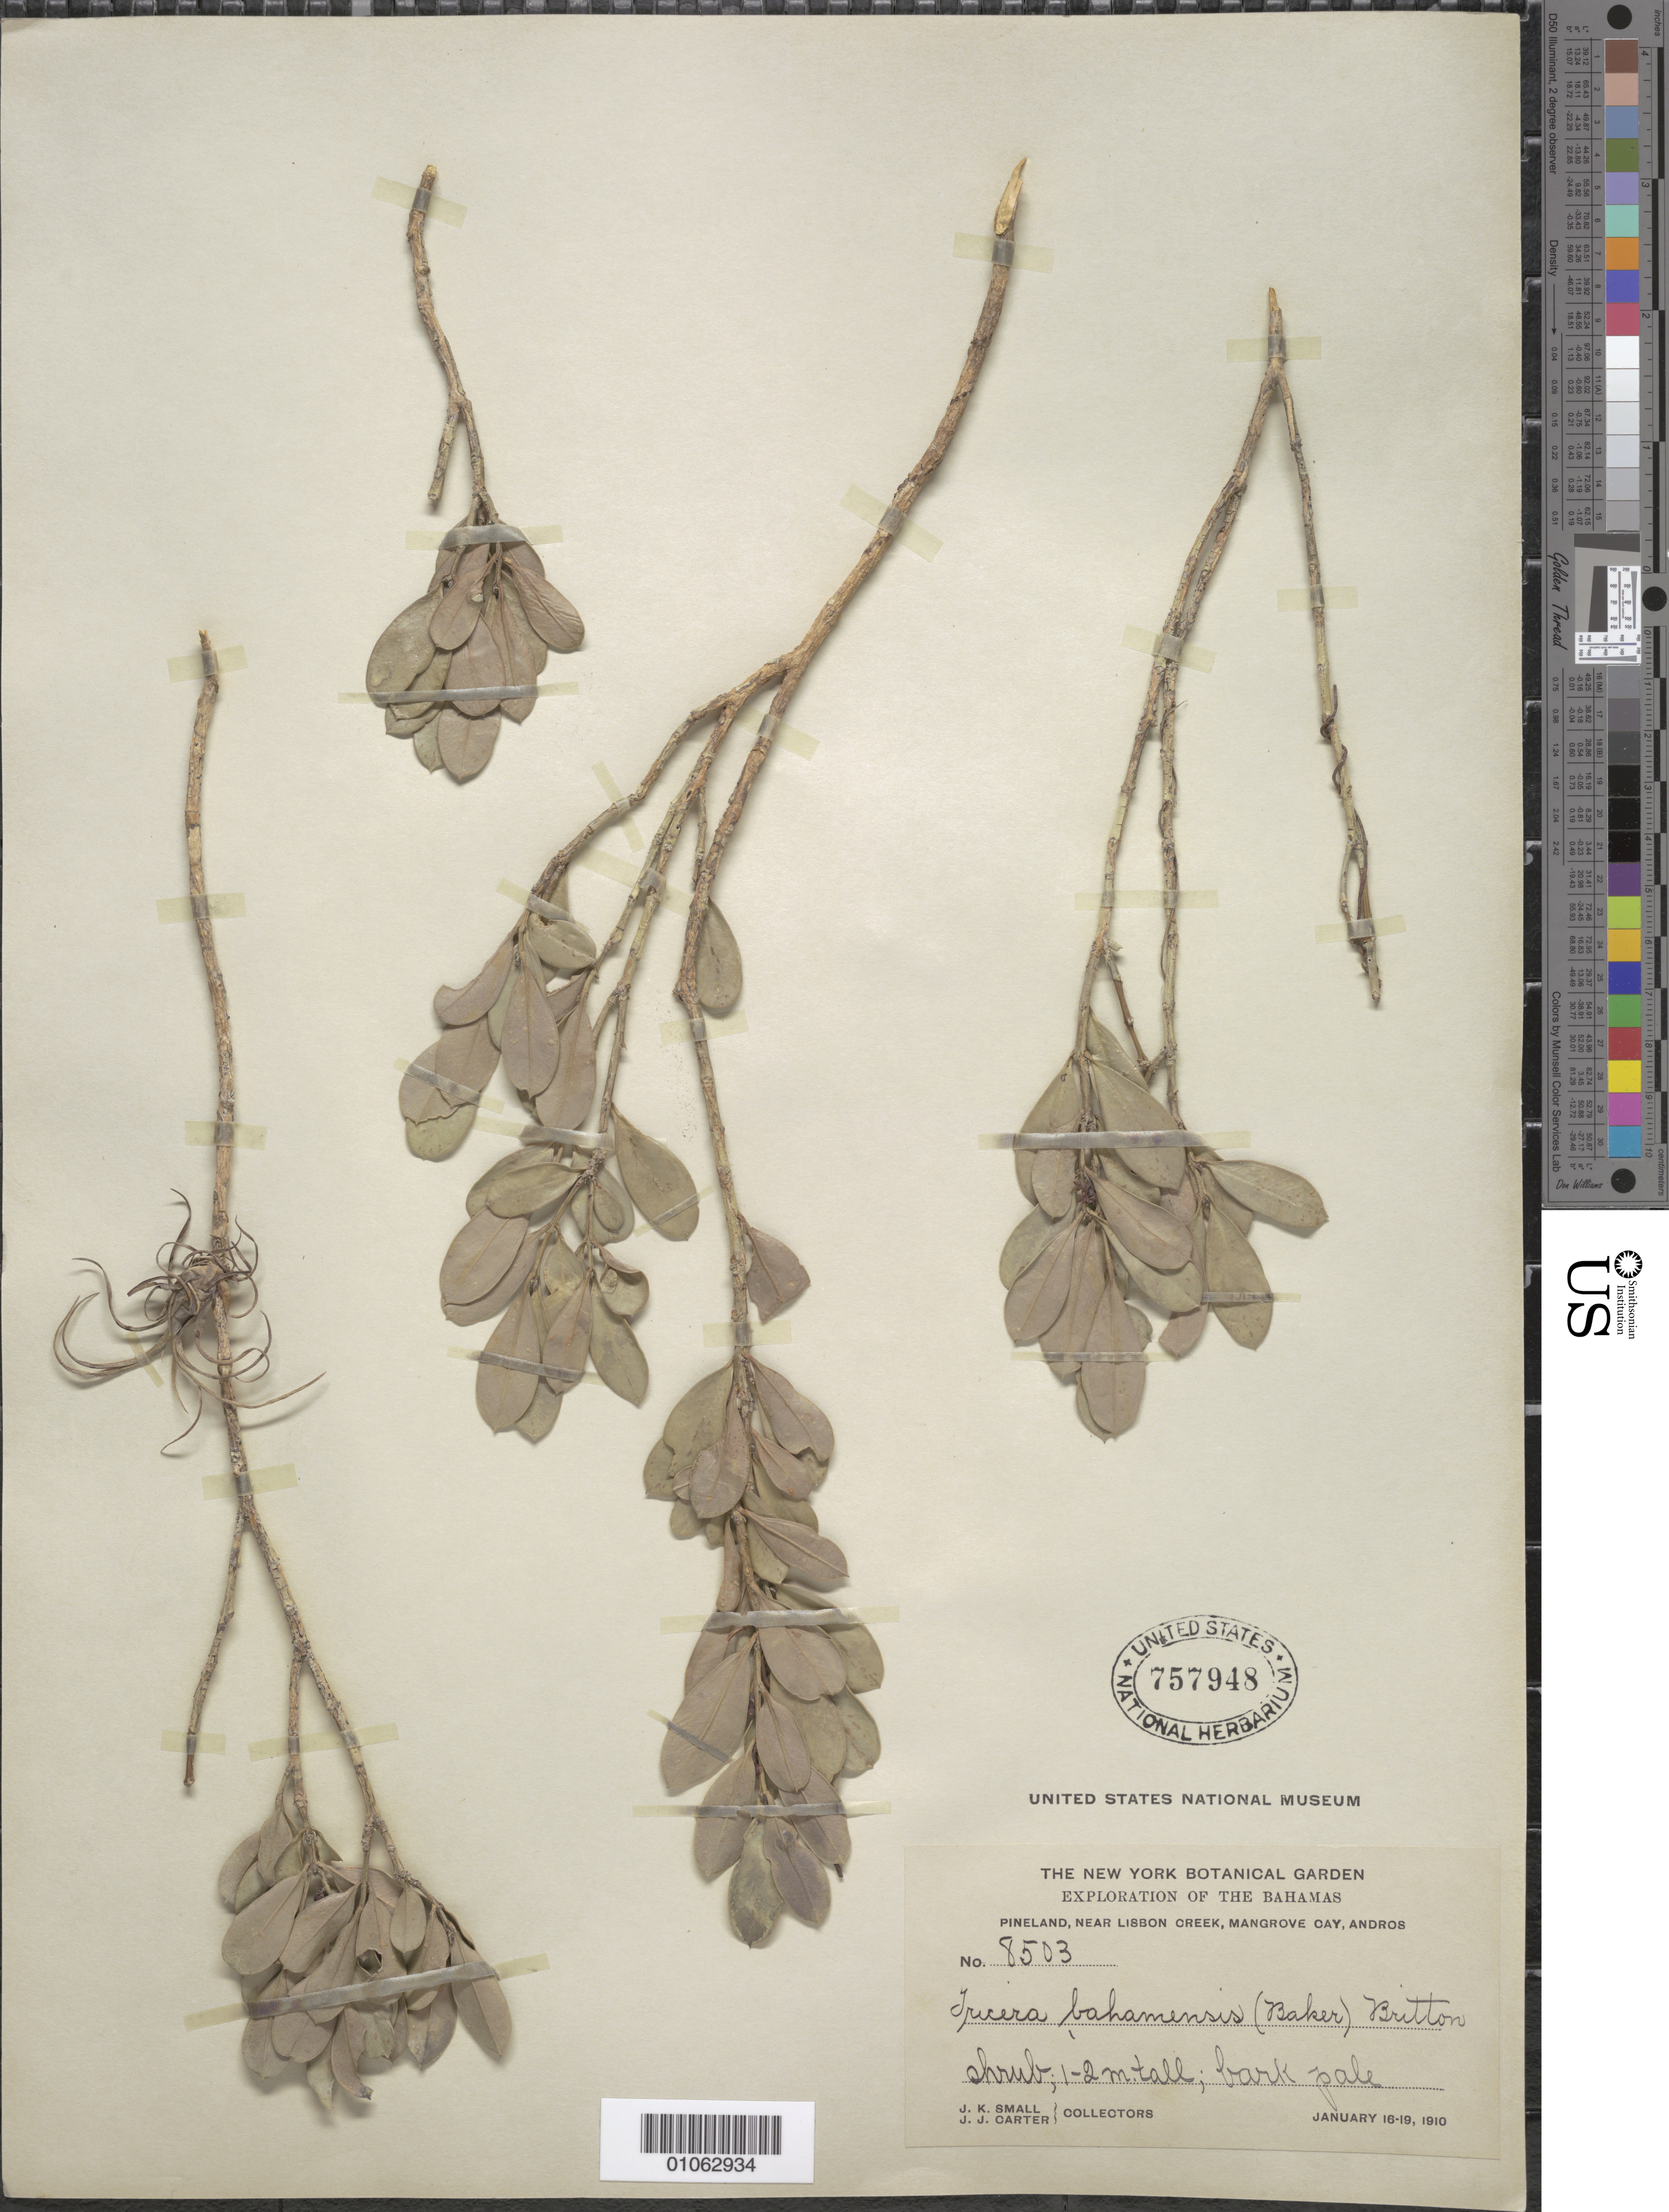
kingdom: Plantae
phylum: Tracheophyta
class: Magnoliopsida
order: Buxales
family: Buxaceae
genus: Buxus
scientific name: Buxus bahamensis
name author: Baker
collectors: -. Smart & J. J. Carter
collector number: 8503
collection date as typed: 16 Jan 1910 to 19 Feb 1910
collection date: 1910-01-16/1910-02-19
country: Bahamas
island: Andros I.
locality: Pineland, near Lisson creek, Mangrove cay.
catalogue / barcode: US 757948